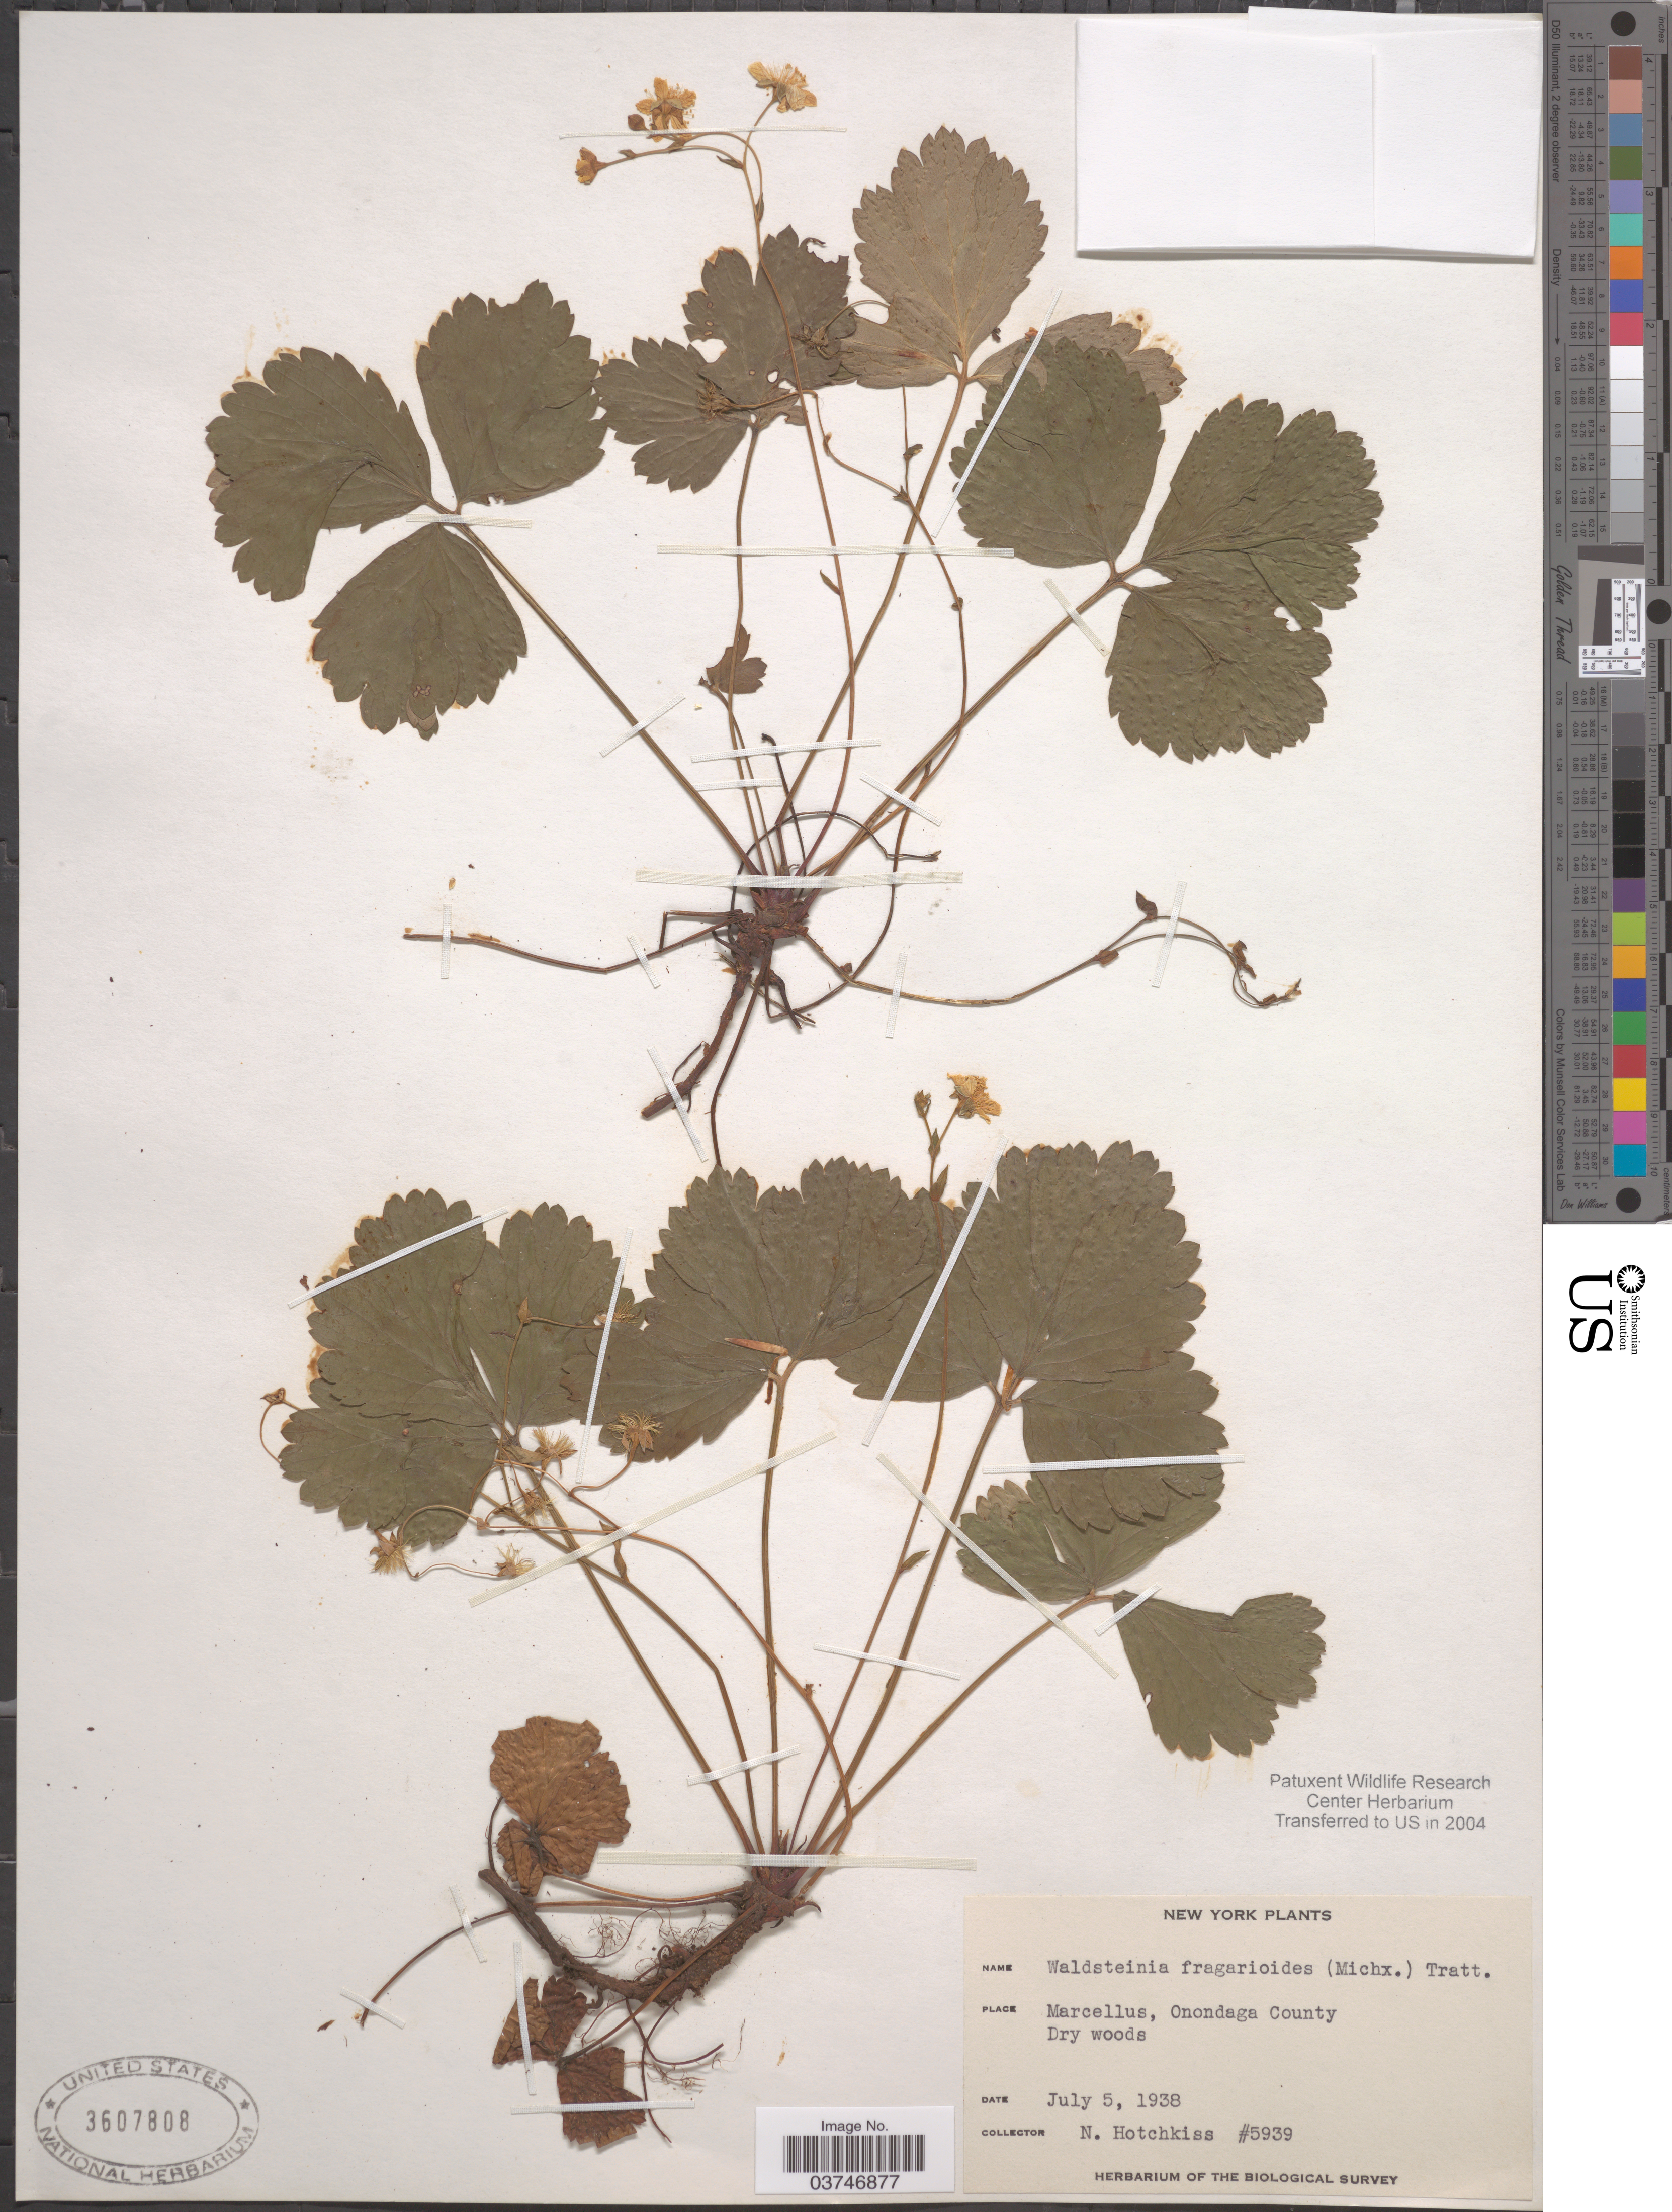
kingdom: Plantae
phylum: Tracheophyta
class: Magnoliopsida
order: Rosales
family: Rosaceae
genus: Waldsteinia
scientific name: Waldsteinia fragarioides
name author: (Michx.) Tratt.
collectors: N. Hotchkiss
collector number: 5939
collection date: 1938-07-05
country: United States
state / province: New York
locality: Marcellus, Onondaga County.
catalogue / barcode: US 3607808